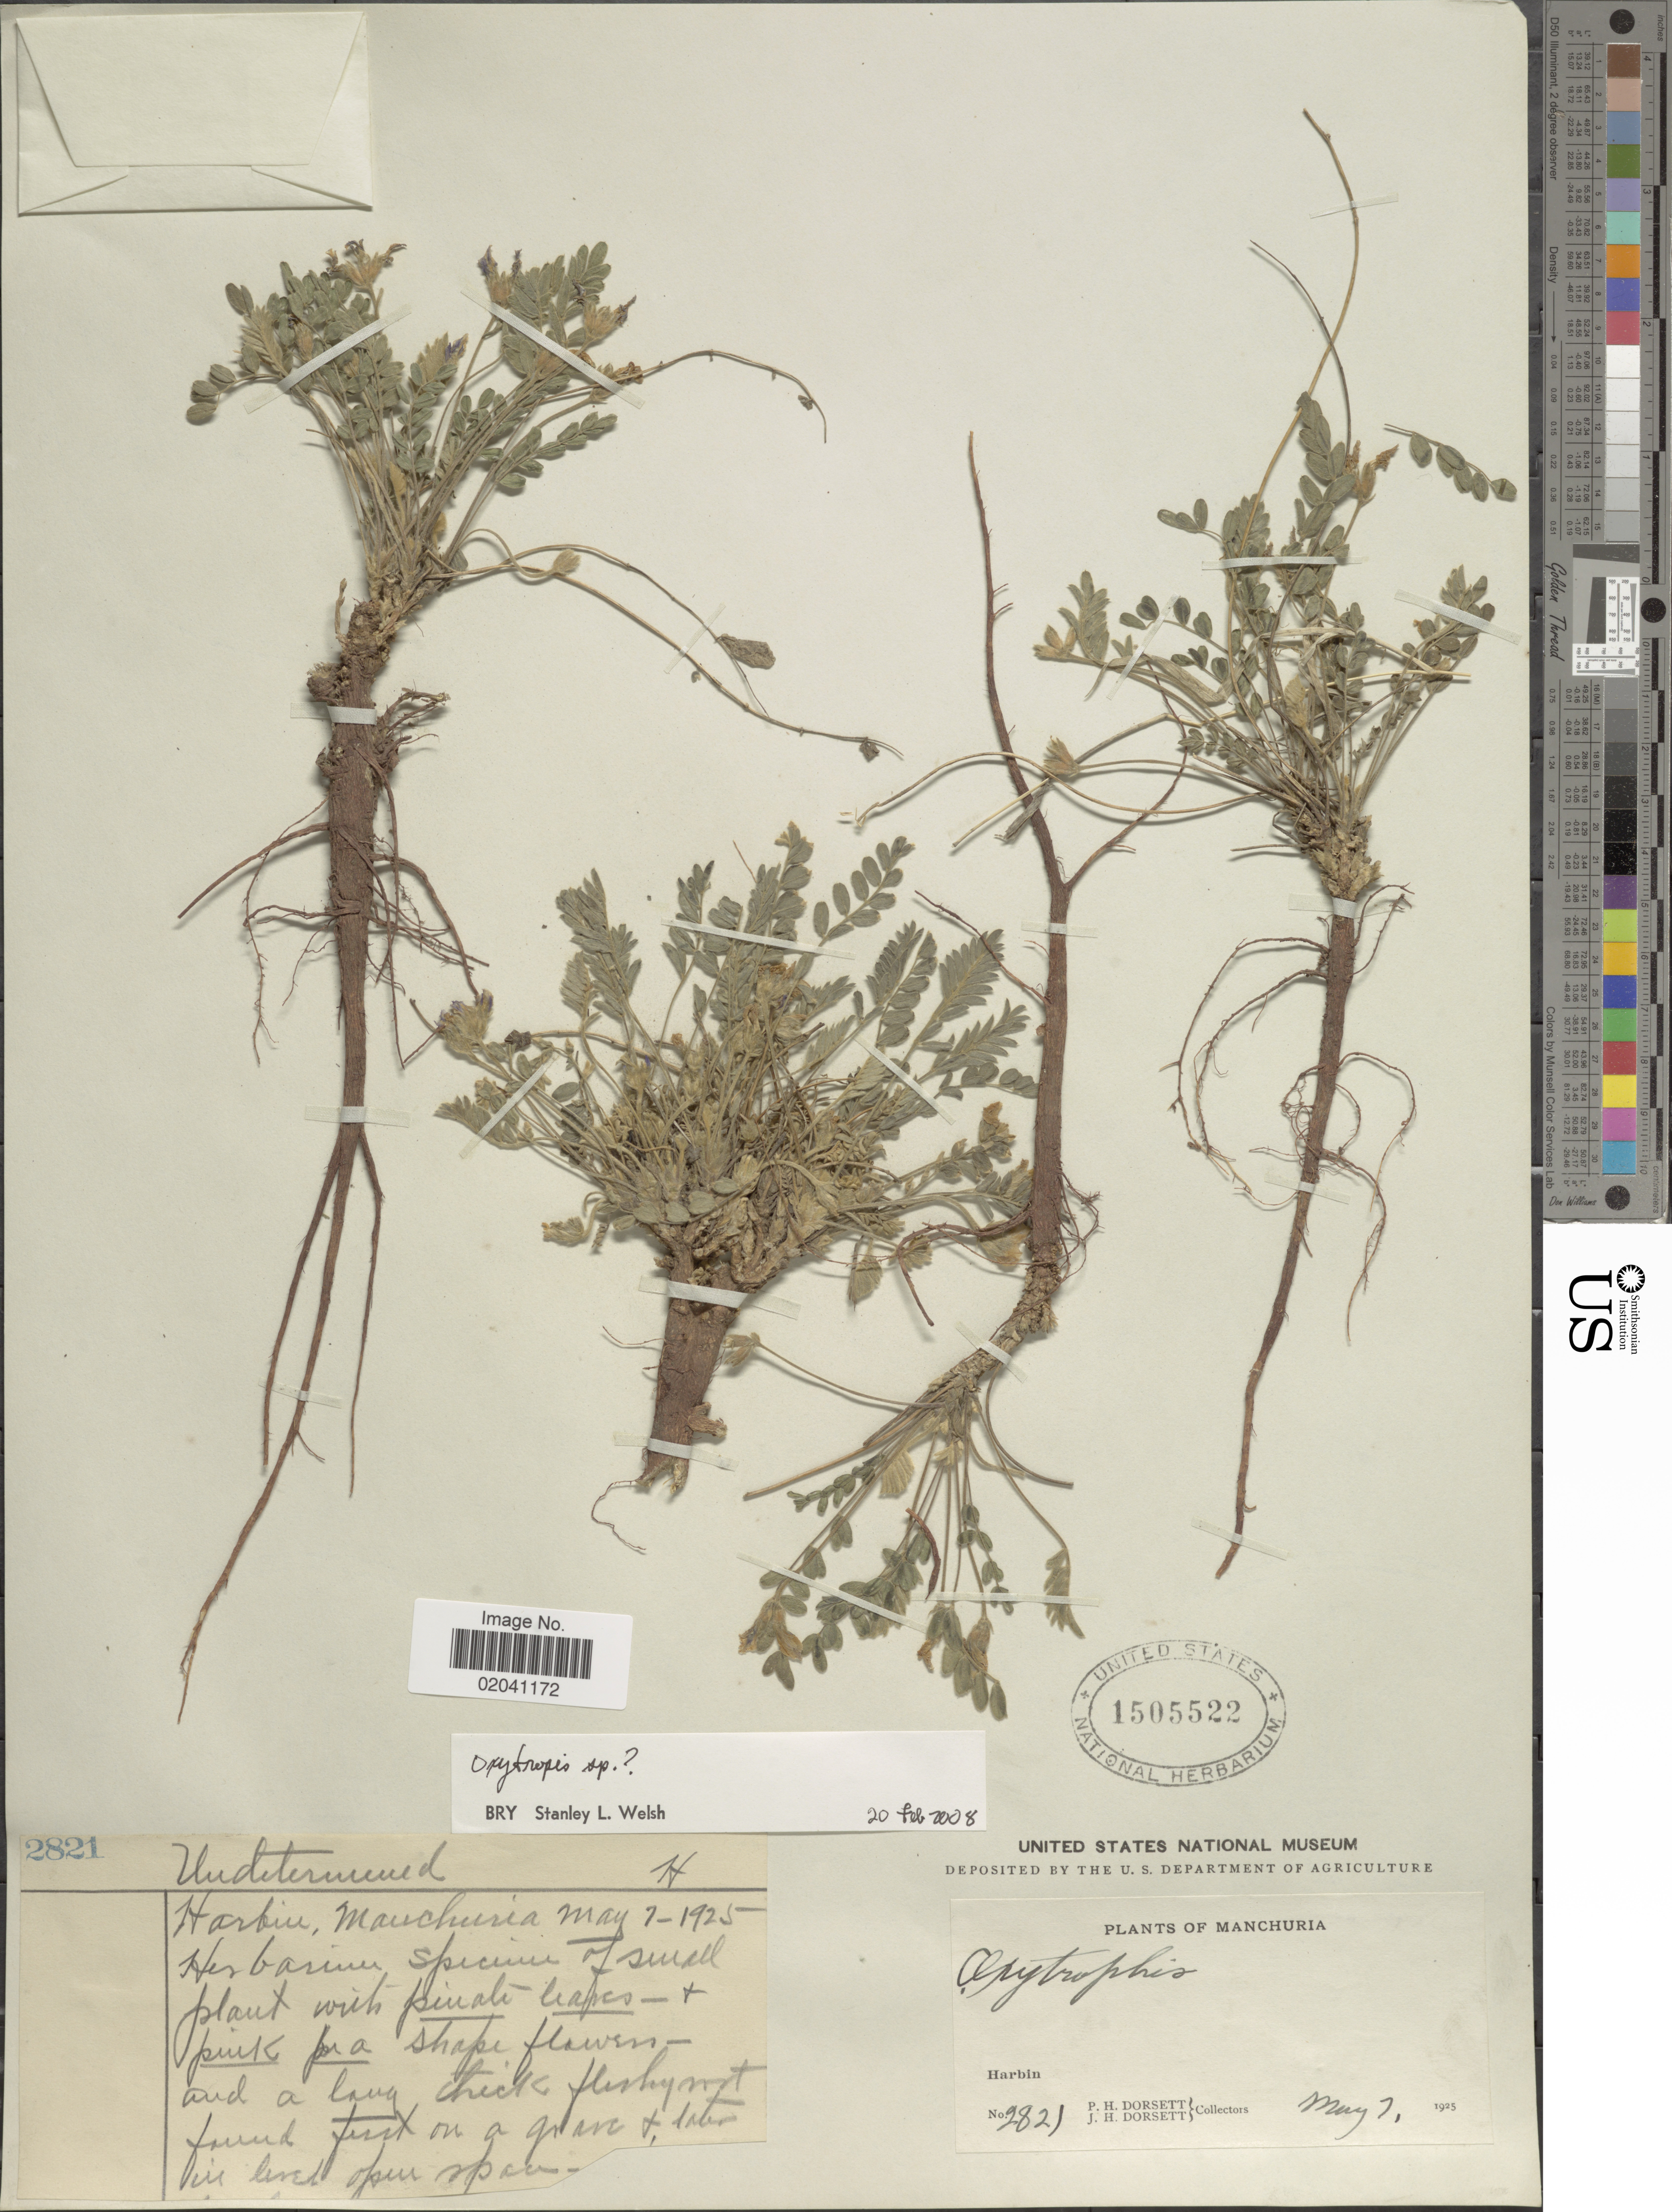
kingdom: Plantae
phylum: Tracheophyta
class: Magnoliopsida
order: Fabales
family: Fabaceae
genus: Oxytropis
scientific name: Oxytropis sp.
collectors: P. H. Dorsett & J. Dorsett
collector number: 2821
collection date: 1925-05-07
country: China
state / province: Heilongjiang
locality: Manchuria. Harbin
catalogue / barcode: US 1505522